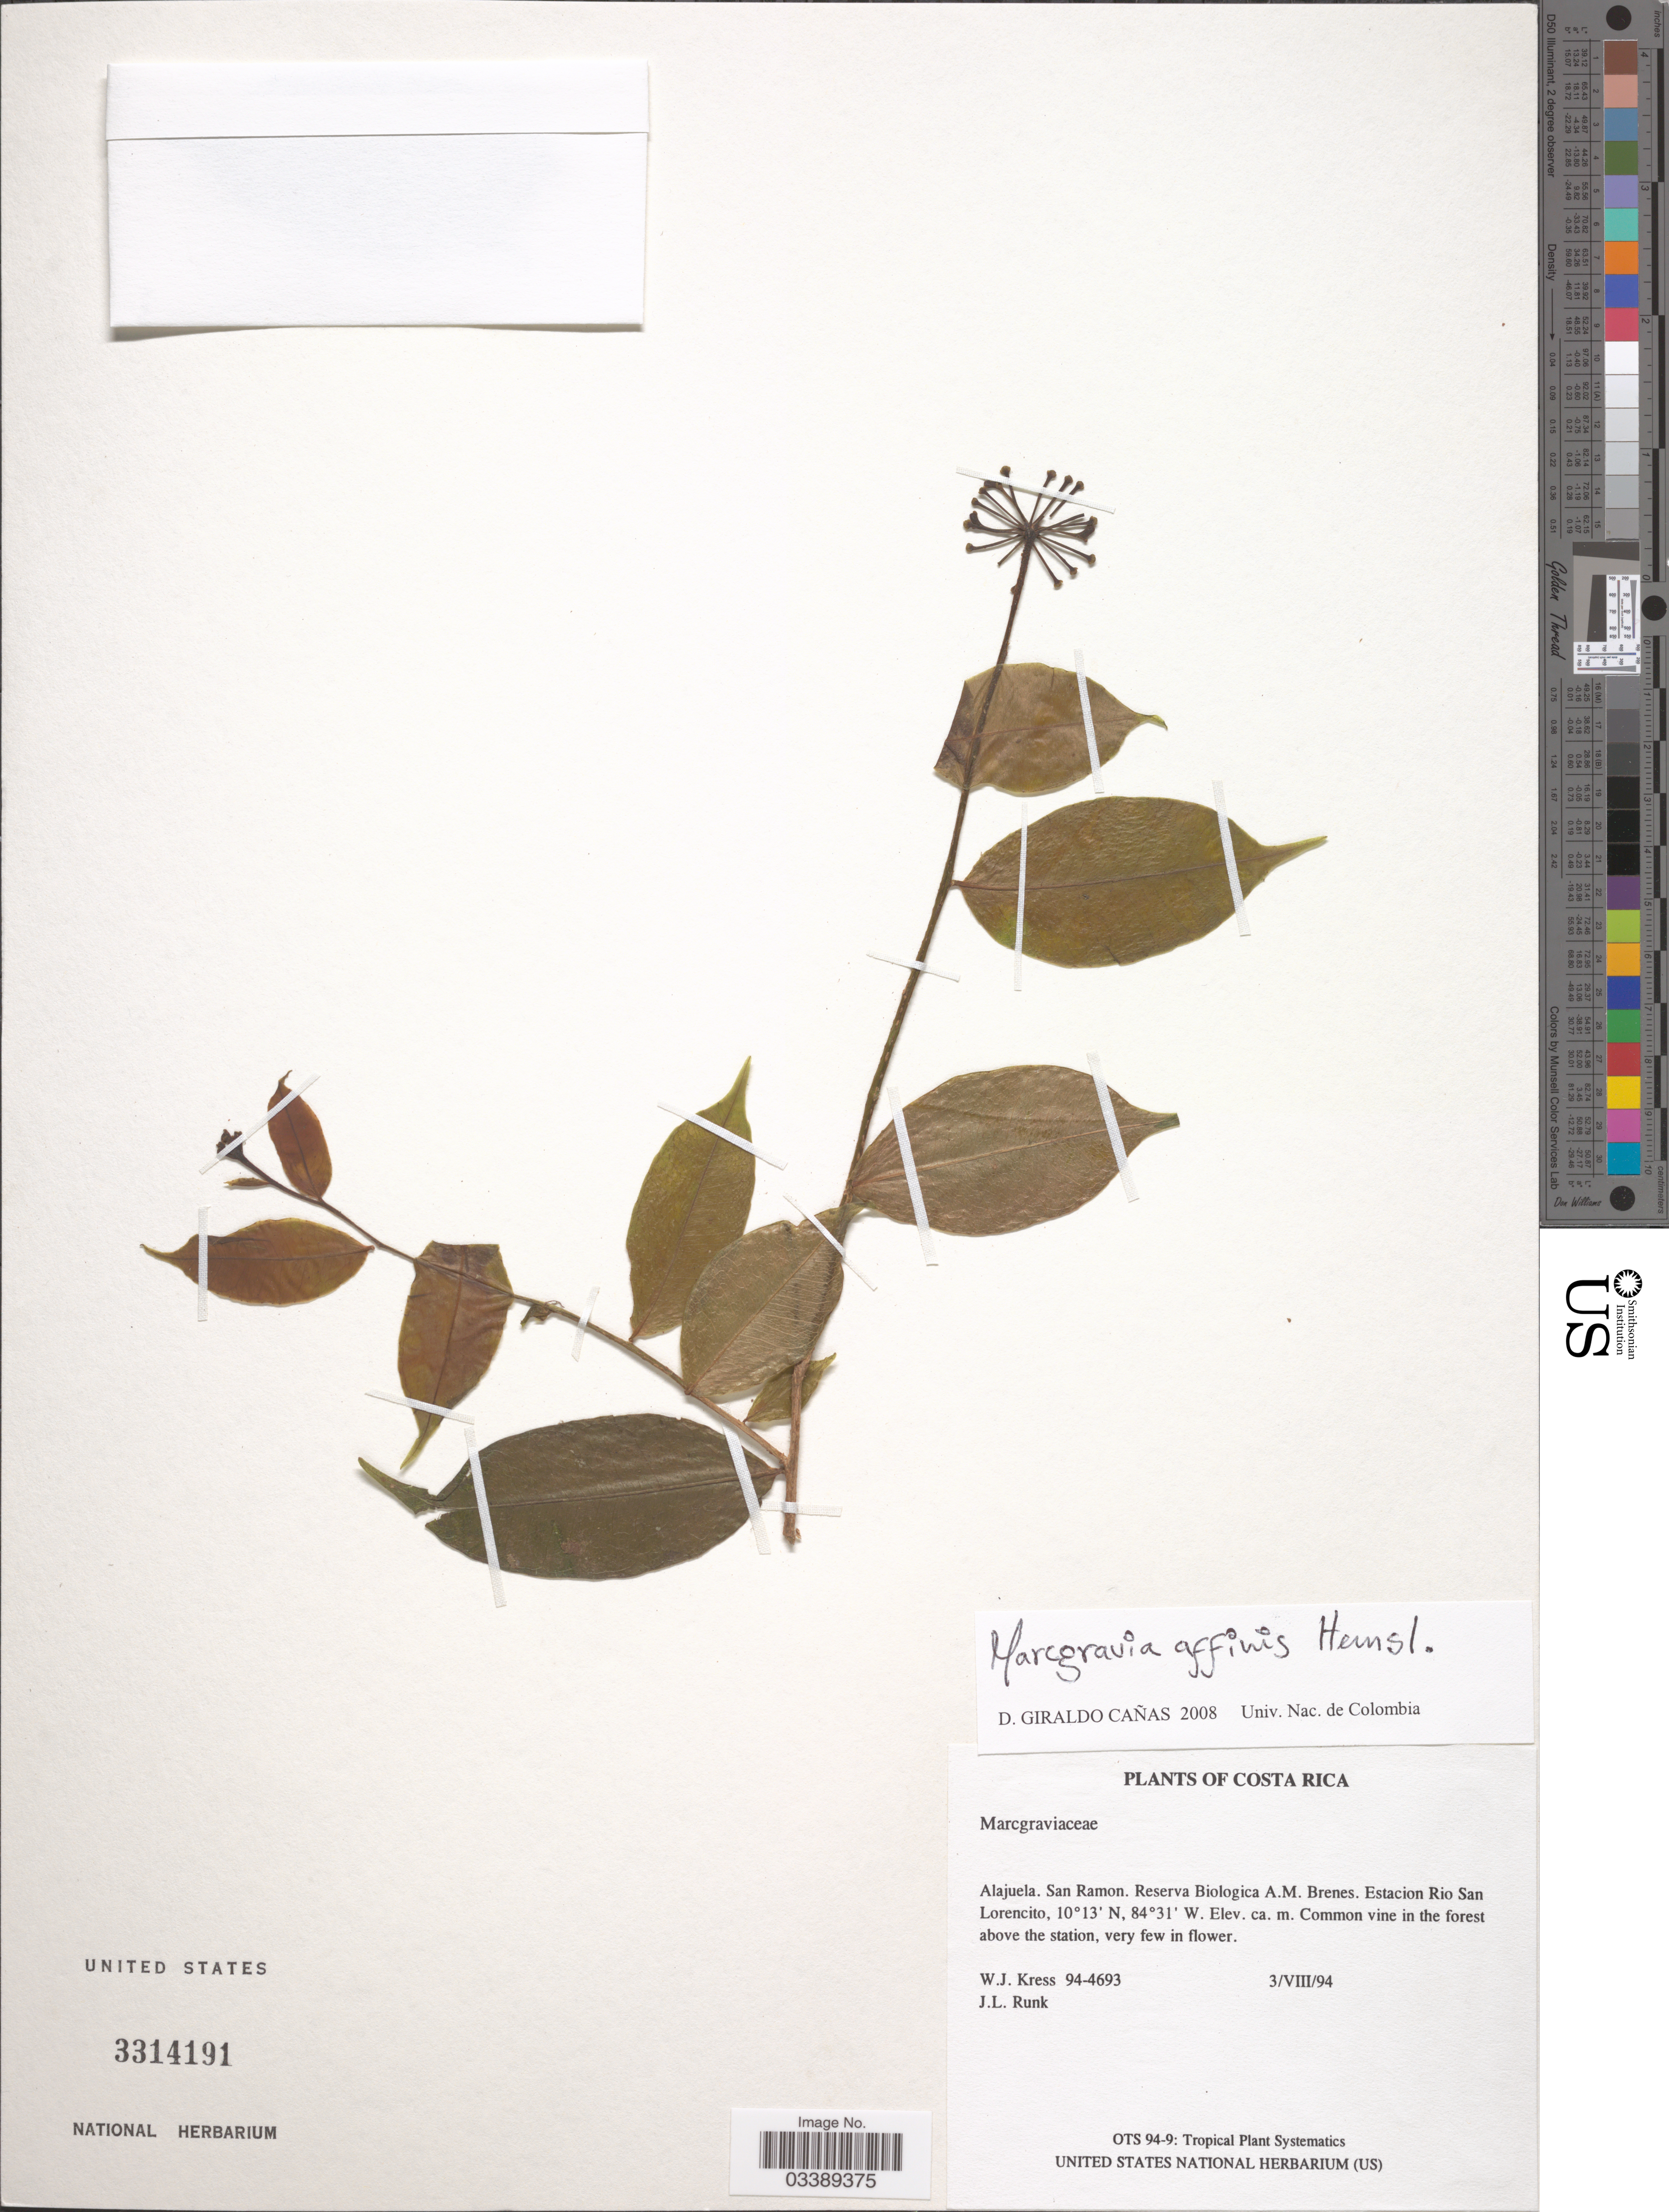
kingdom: Plantae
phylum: Tracheophyta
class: Magnoliopsida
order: Ericales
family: Marcgraviaceae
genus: Marcgravia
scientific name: Marcgravia affinis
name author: Hemsl.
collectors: W. J. Kress & Runk, J. L.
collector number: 94-4693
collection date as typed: Transcribed d/m/y: 3/8/94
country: Costa Rica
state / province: Alajuela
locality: San Ramon. Reserva Biologica A. M. Brenes. Estacion Rio San Lorencito.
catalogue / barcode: US 3314191